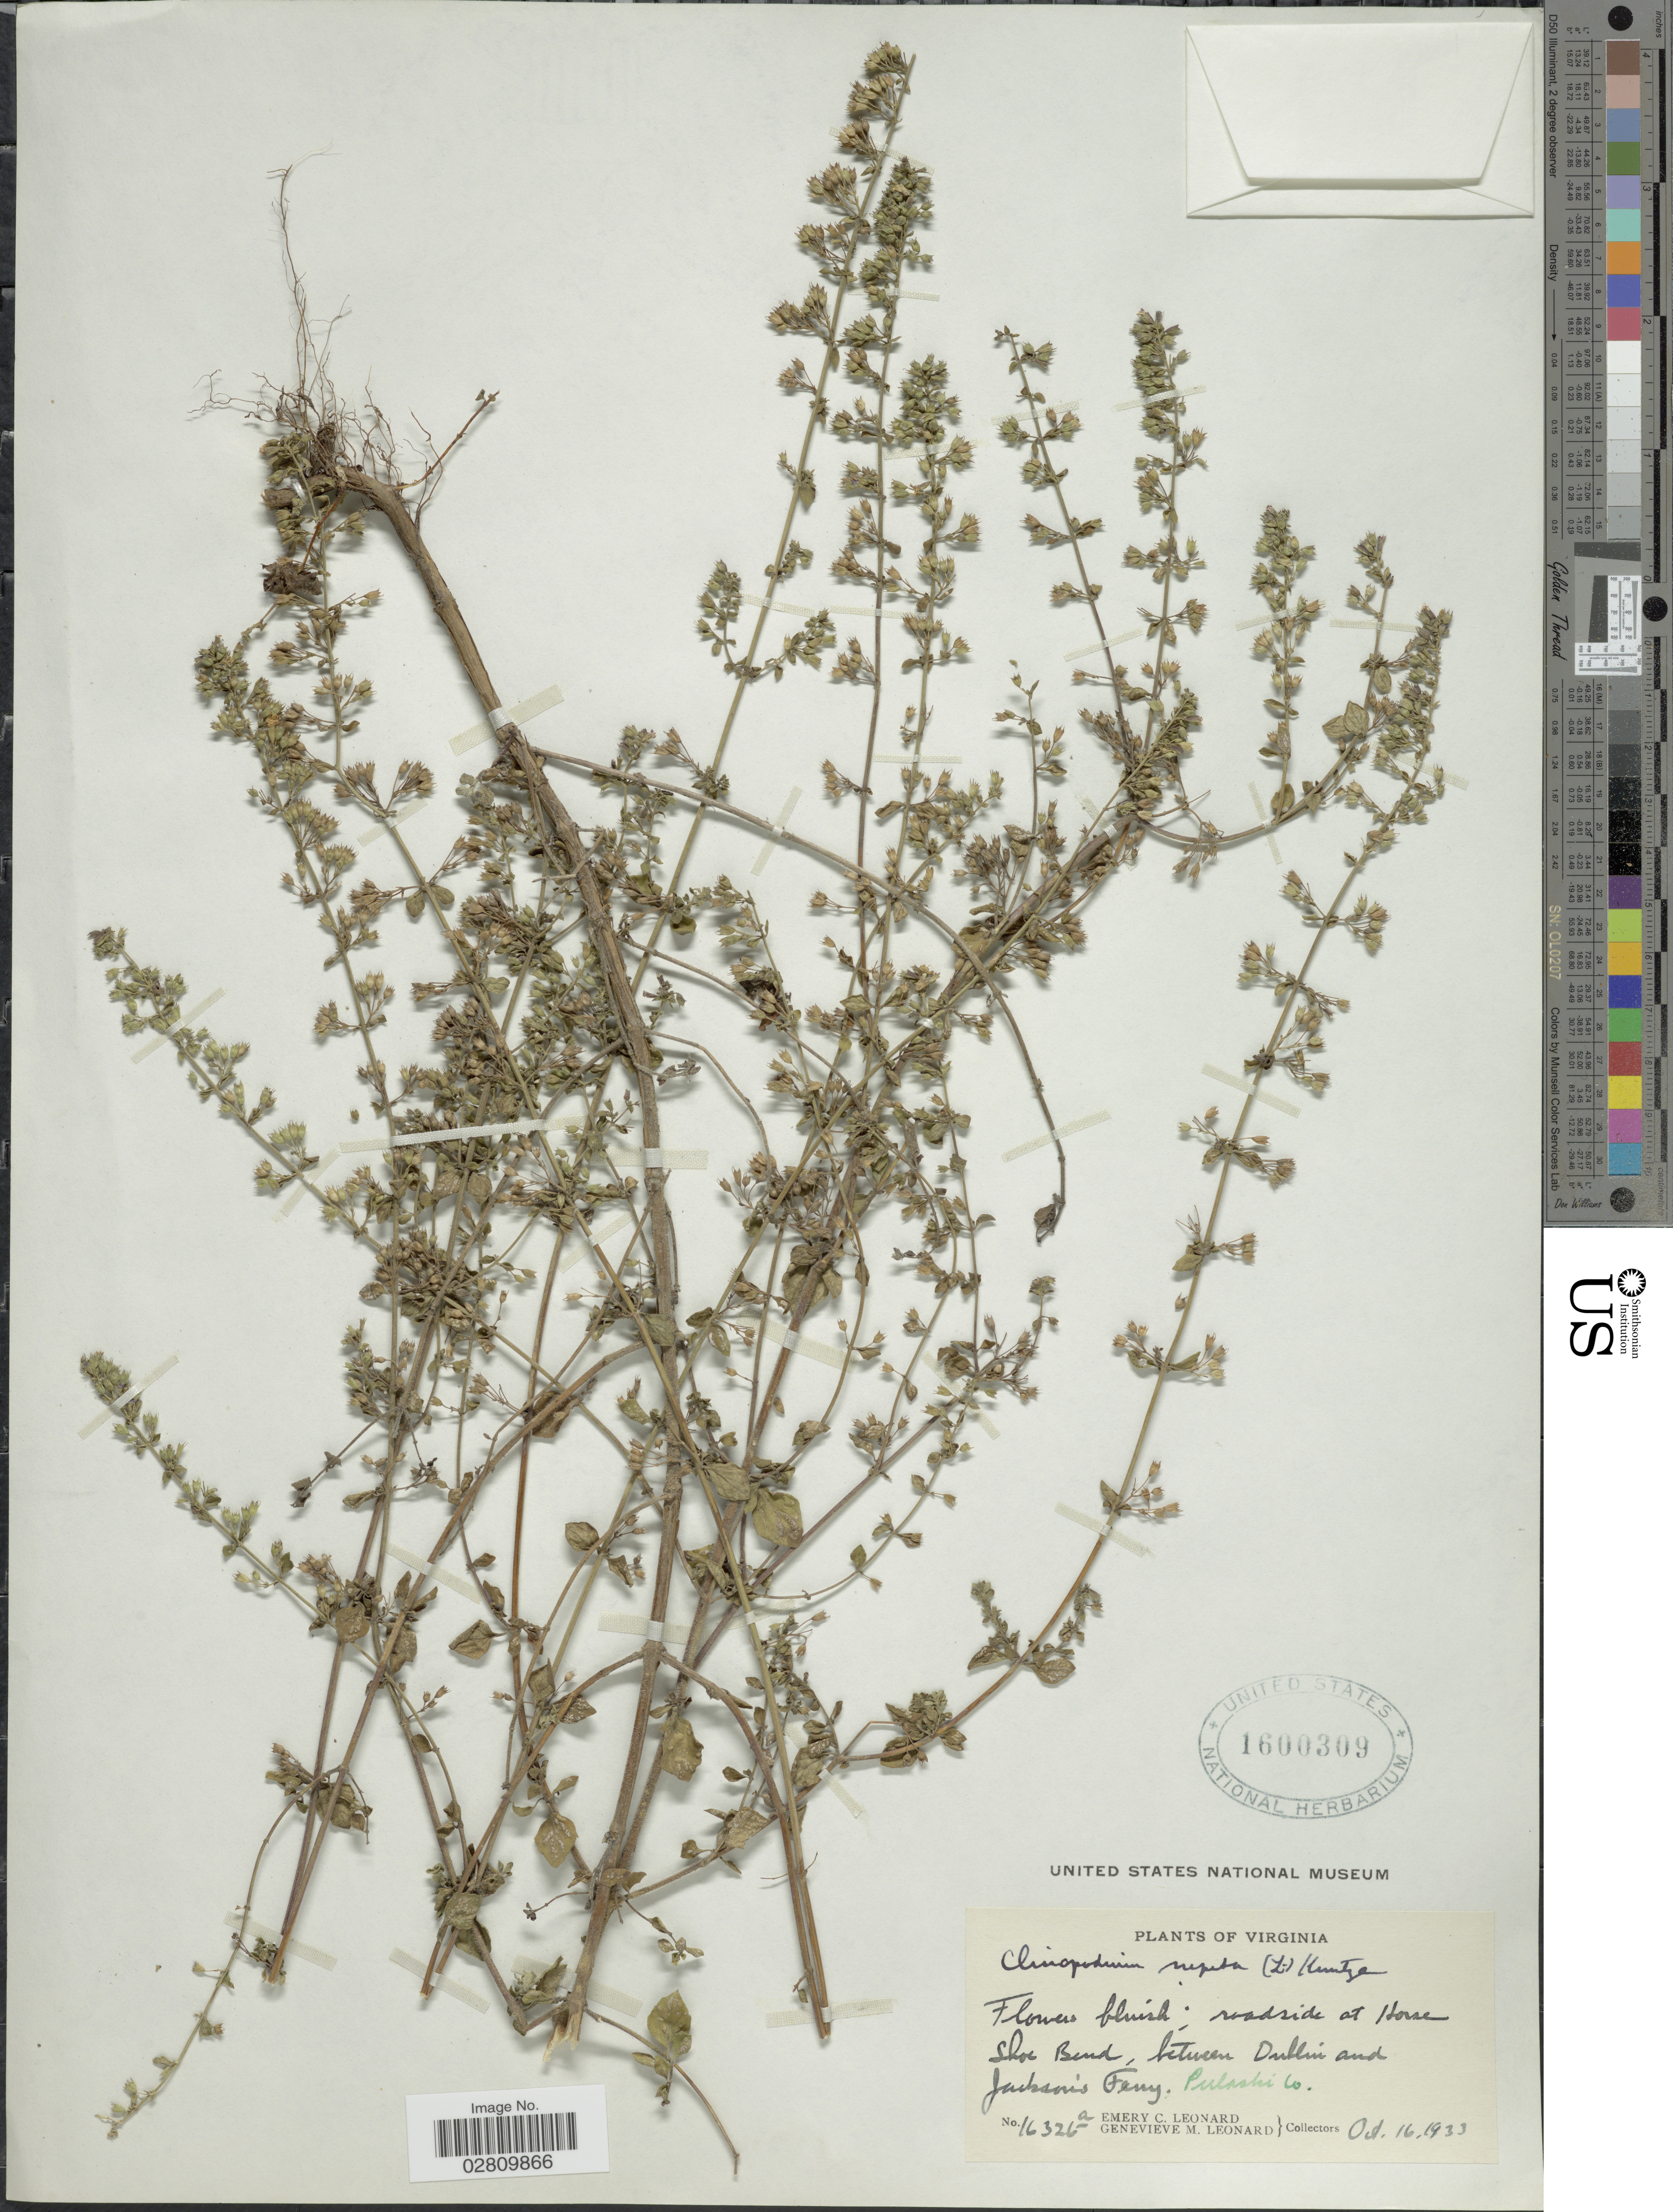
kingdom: Plantae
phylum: Tracheophyta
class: Magnoliopsida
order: Lamiales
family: Lamiaceae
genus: Clinopodium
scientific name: Clinopodium nepeta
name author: (L.) Kuntze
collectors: E. C. Leonard & G. M. Leonard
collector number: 16326a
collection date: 1933-10-16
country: United States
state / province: Virginia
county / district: Pulaski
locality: Roadside at Horse Shoe Bend, between Dublin and Jackson's Ferry.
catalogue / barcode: US 1600309